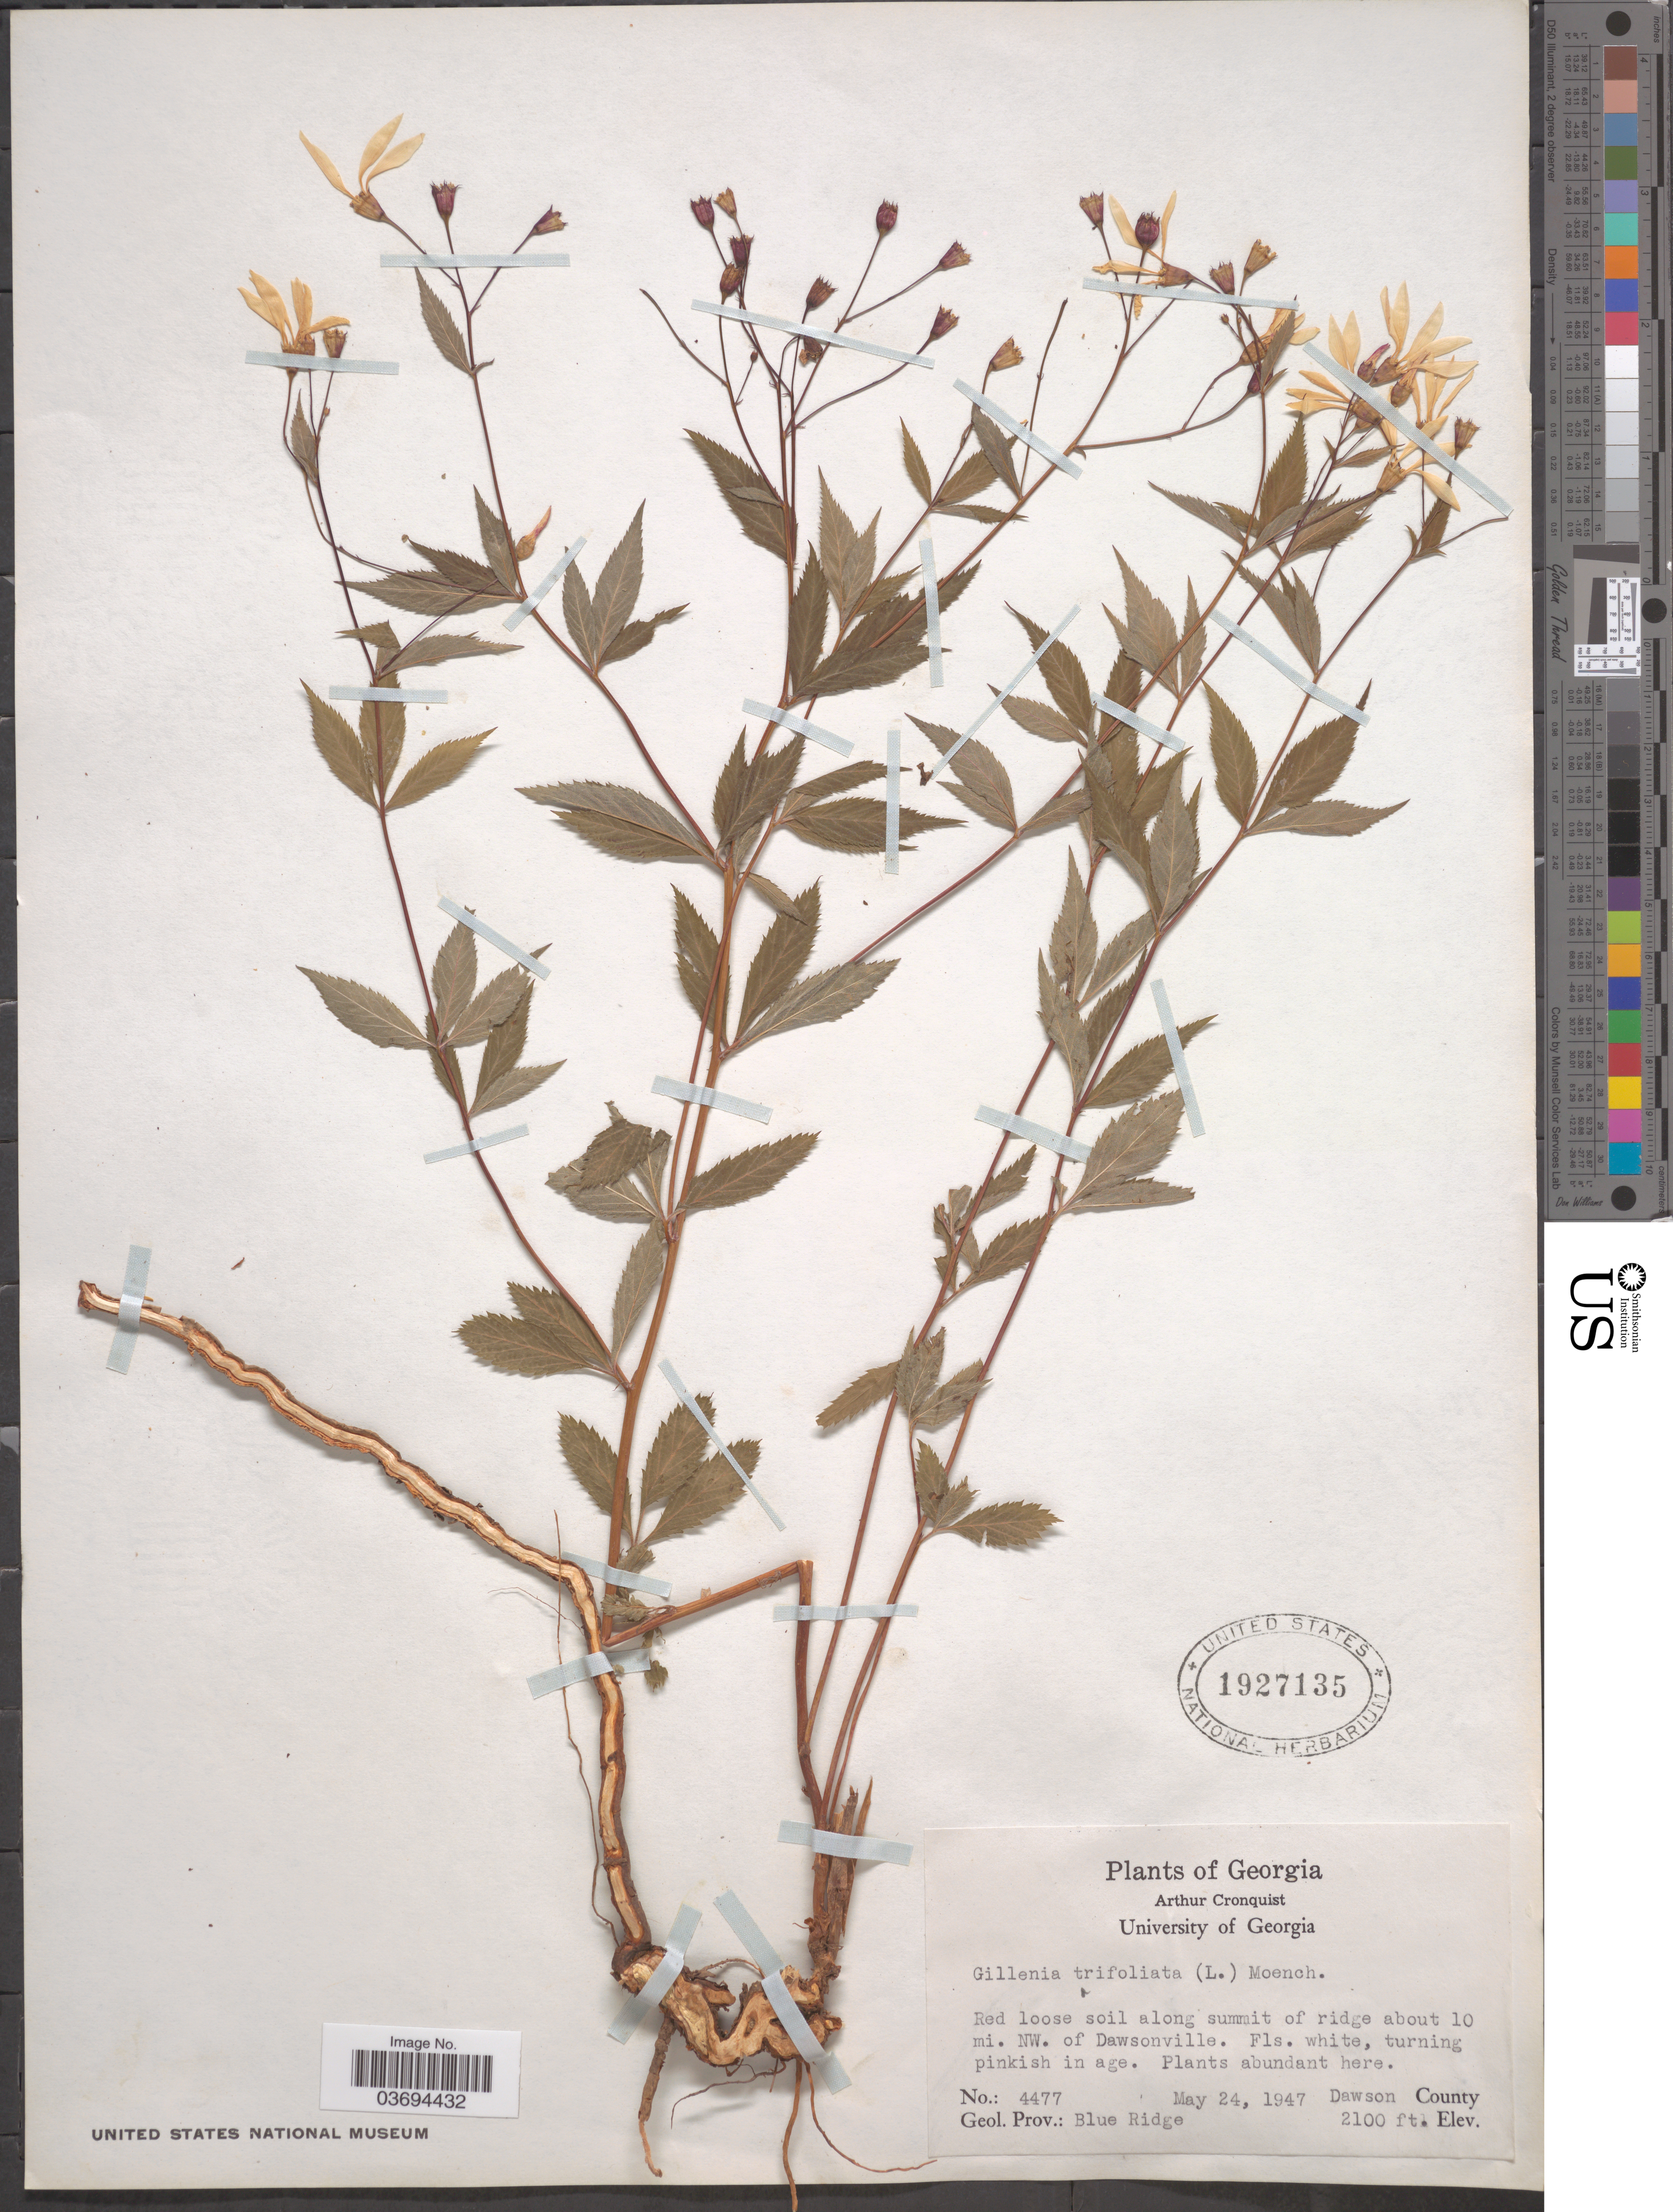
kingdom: Plantae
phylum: Tracheophyta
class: Magnoliopsida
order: Rosales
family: Rosaceae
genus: Gillenia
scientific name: Gillenia trifoliata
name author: (L.) Moench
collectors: A. J. Cronquist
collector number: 4477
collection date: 1947-05-24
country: United States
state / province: Georgia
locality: About 10 mi. NW. of Dawsonville. Dawson County. Geol. Prov.: Blue Ridge.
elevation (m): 640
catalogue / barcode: US 1927135